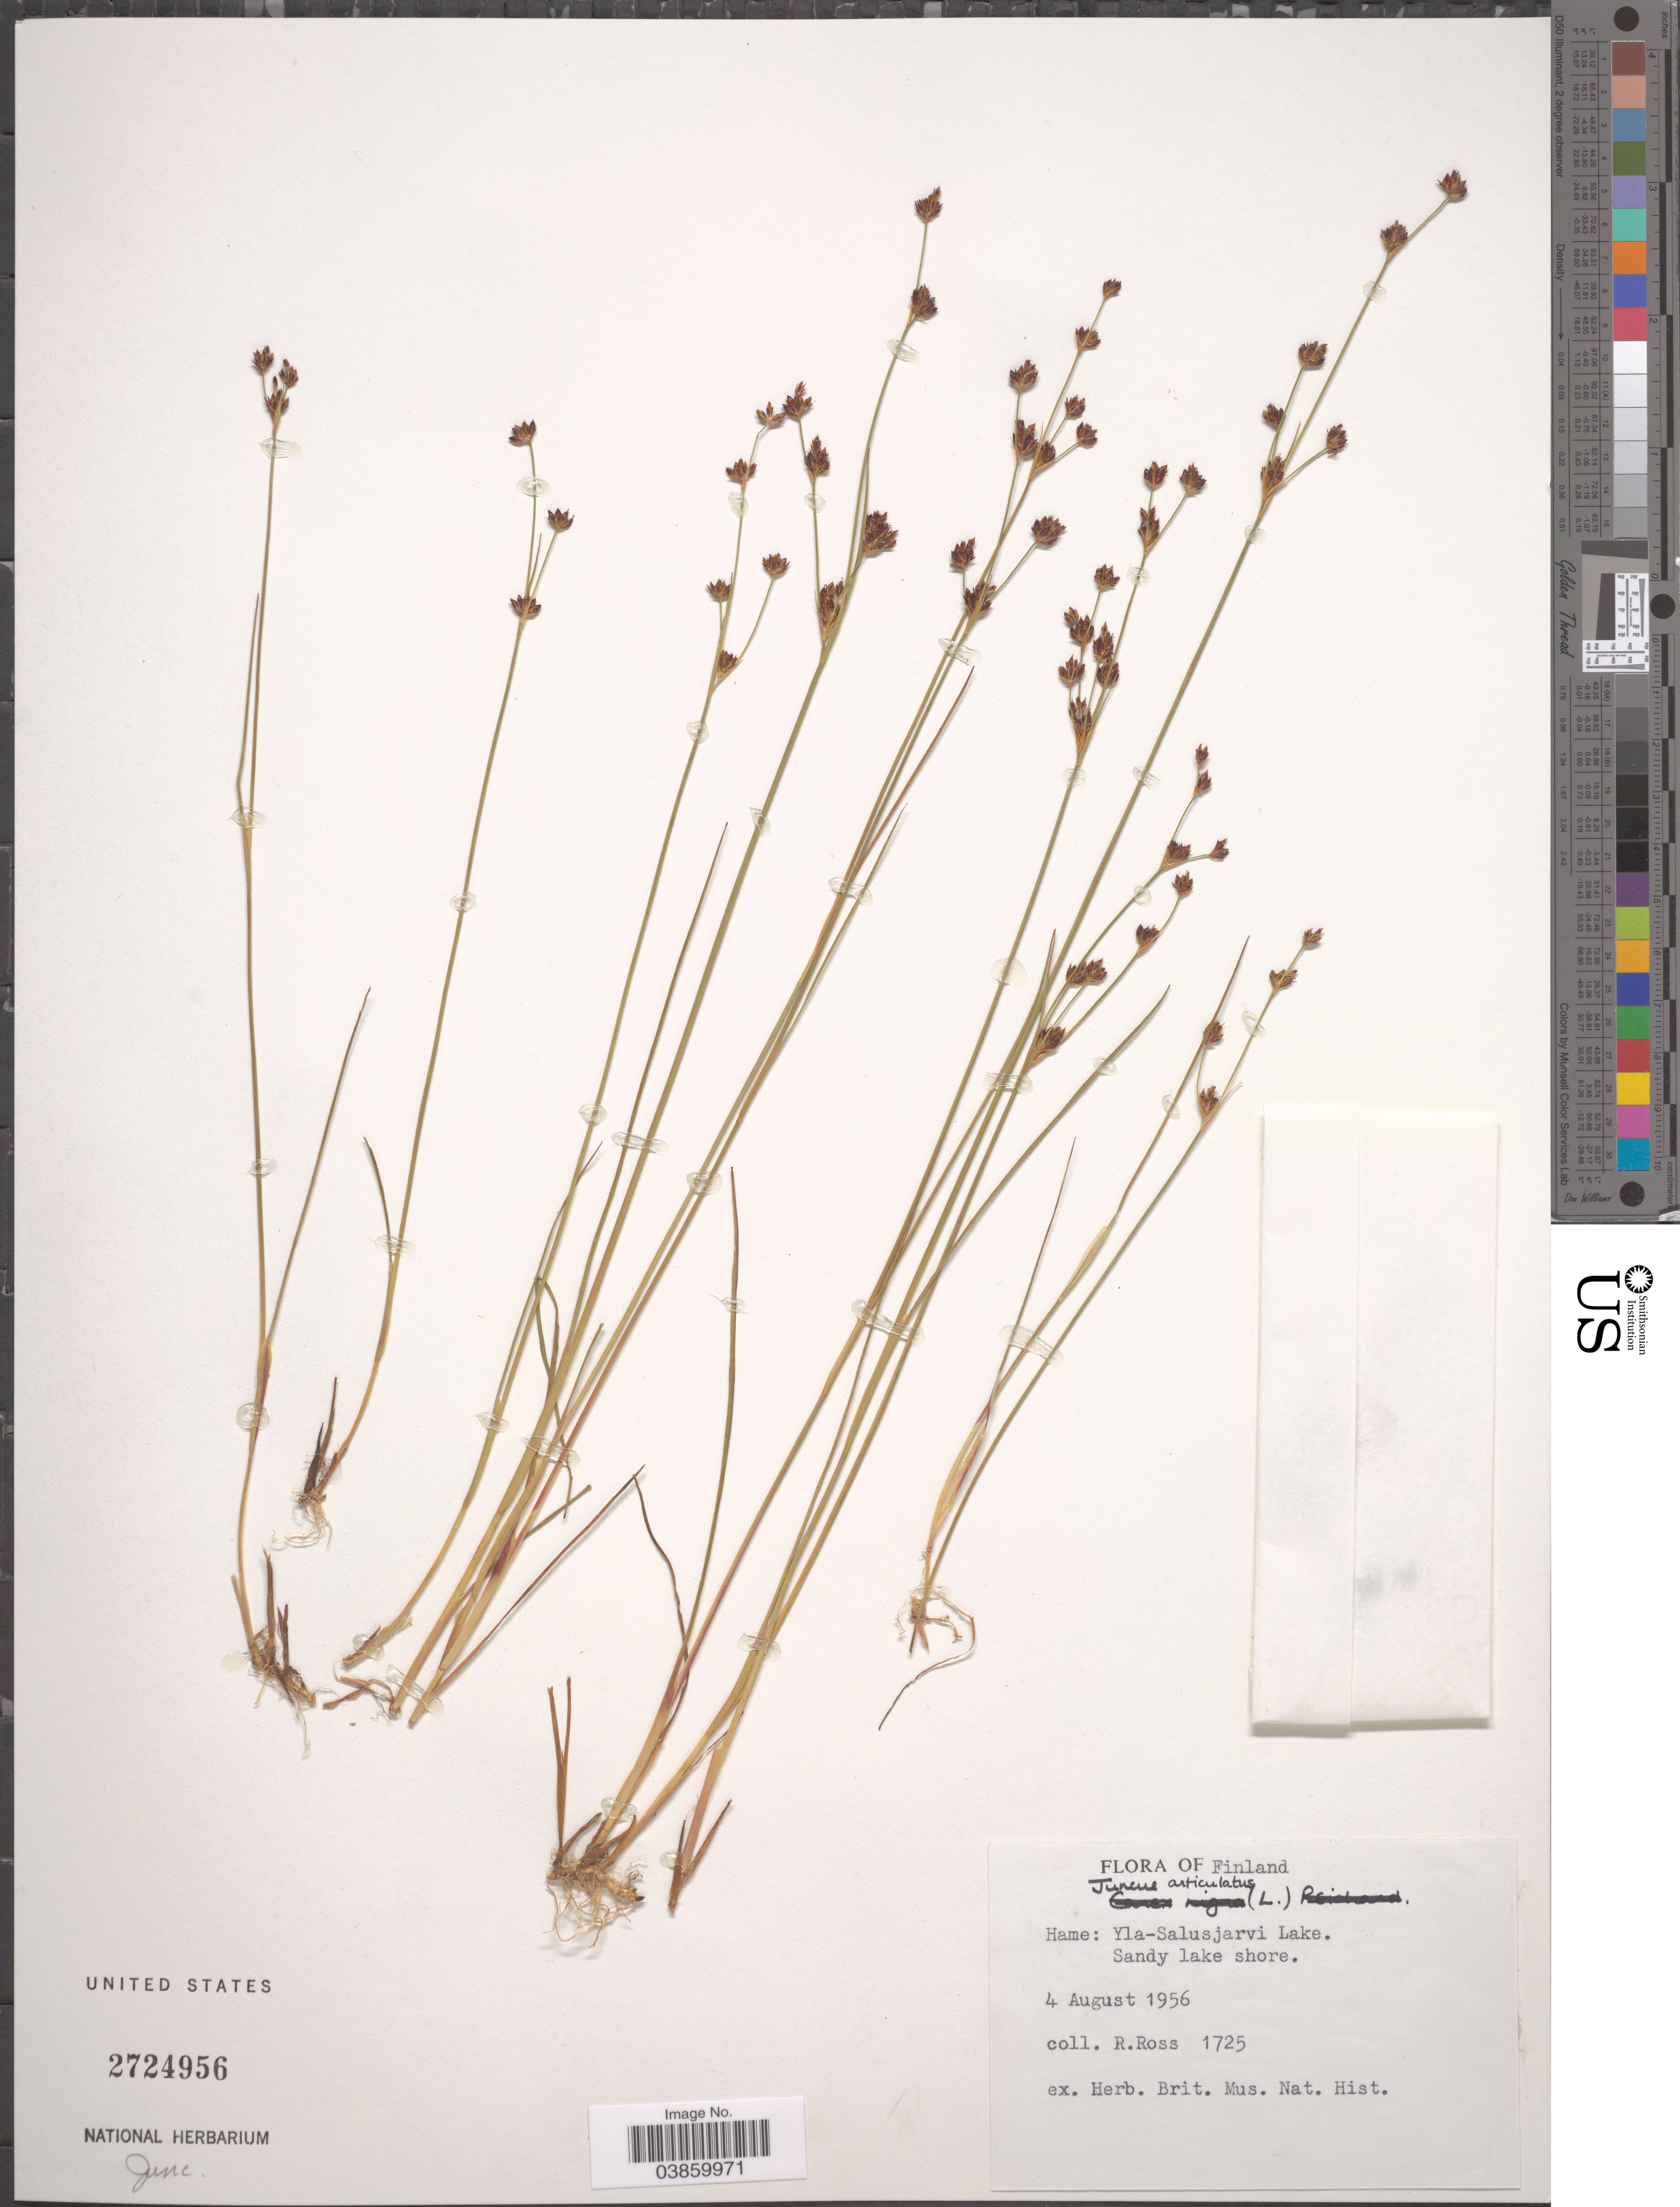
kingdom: Plantae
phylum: Tracheophyta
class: Liliopsida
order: Poales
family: Juncaceae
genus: Juncus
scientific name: Juncus articulatus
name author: L.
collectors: R. Ross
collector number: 1725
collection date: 1956-08-04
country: Finland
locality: Hame: Yla-Salusjarvi Lake. Sandy lake shore.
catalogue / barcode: US 2724956